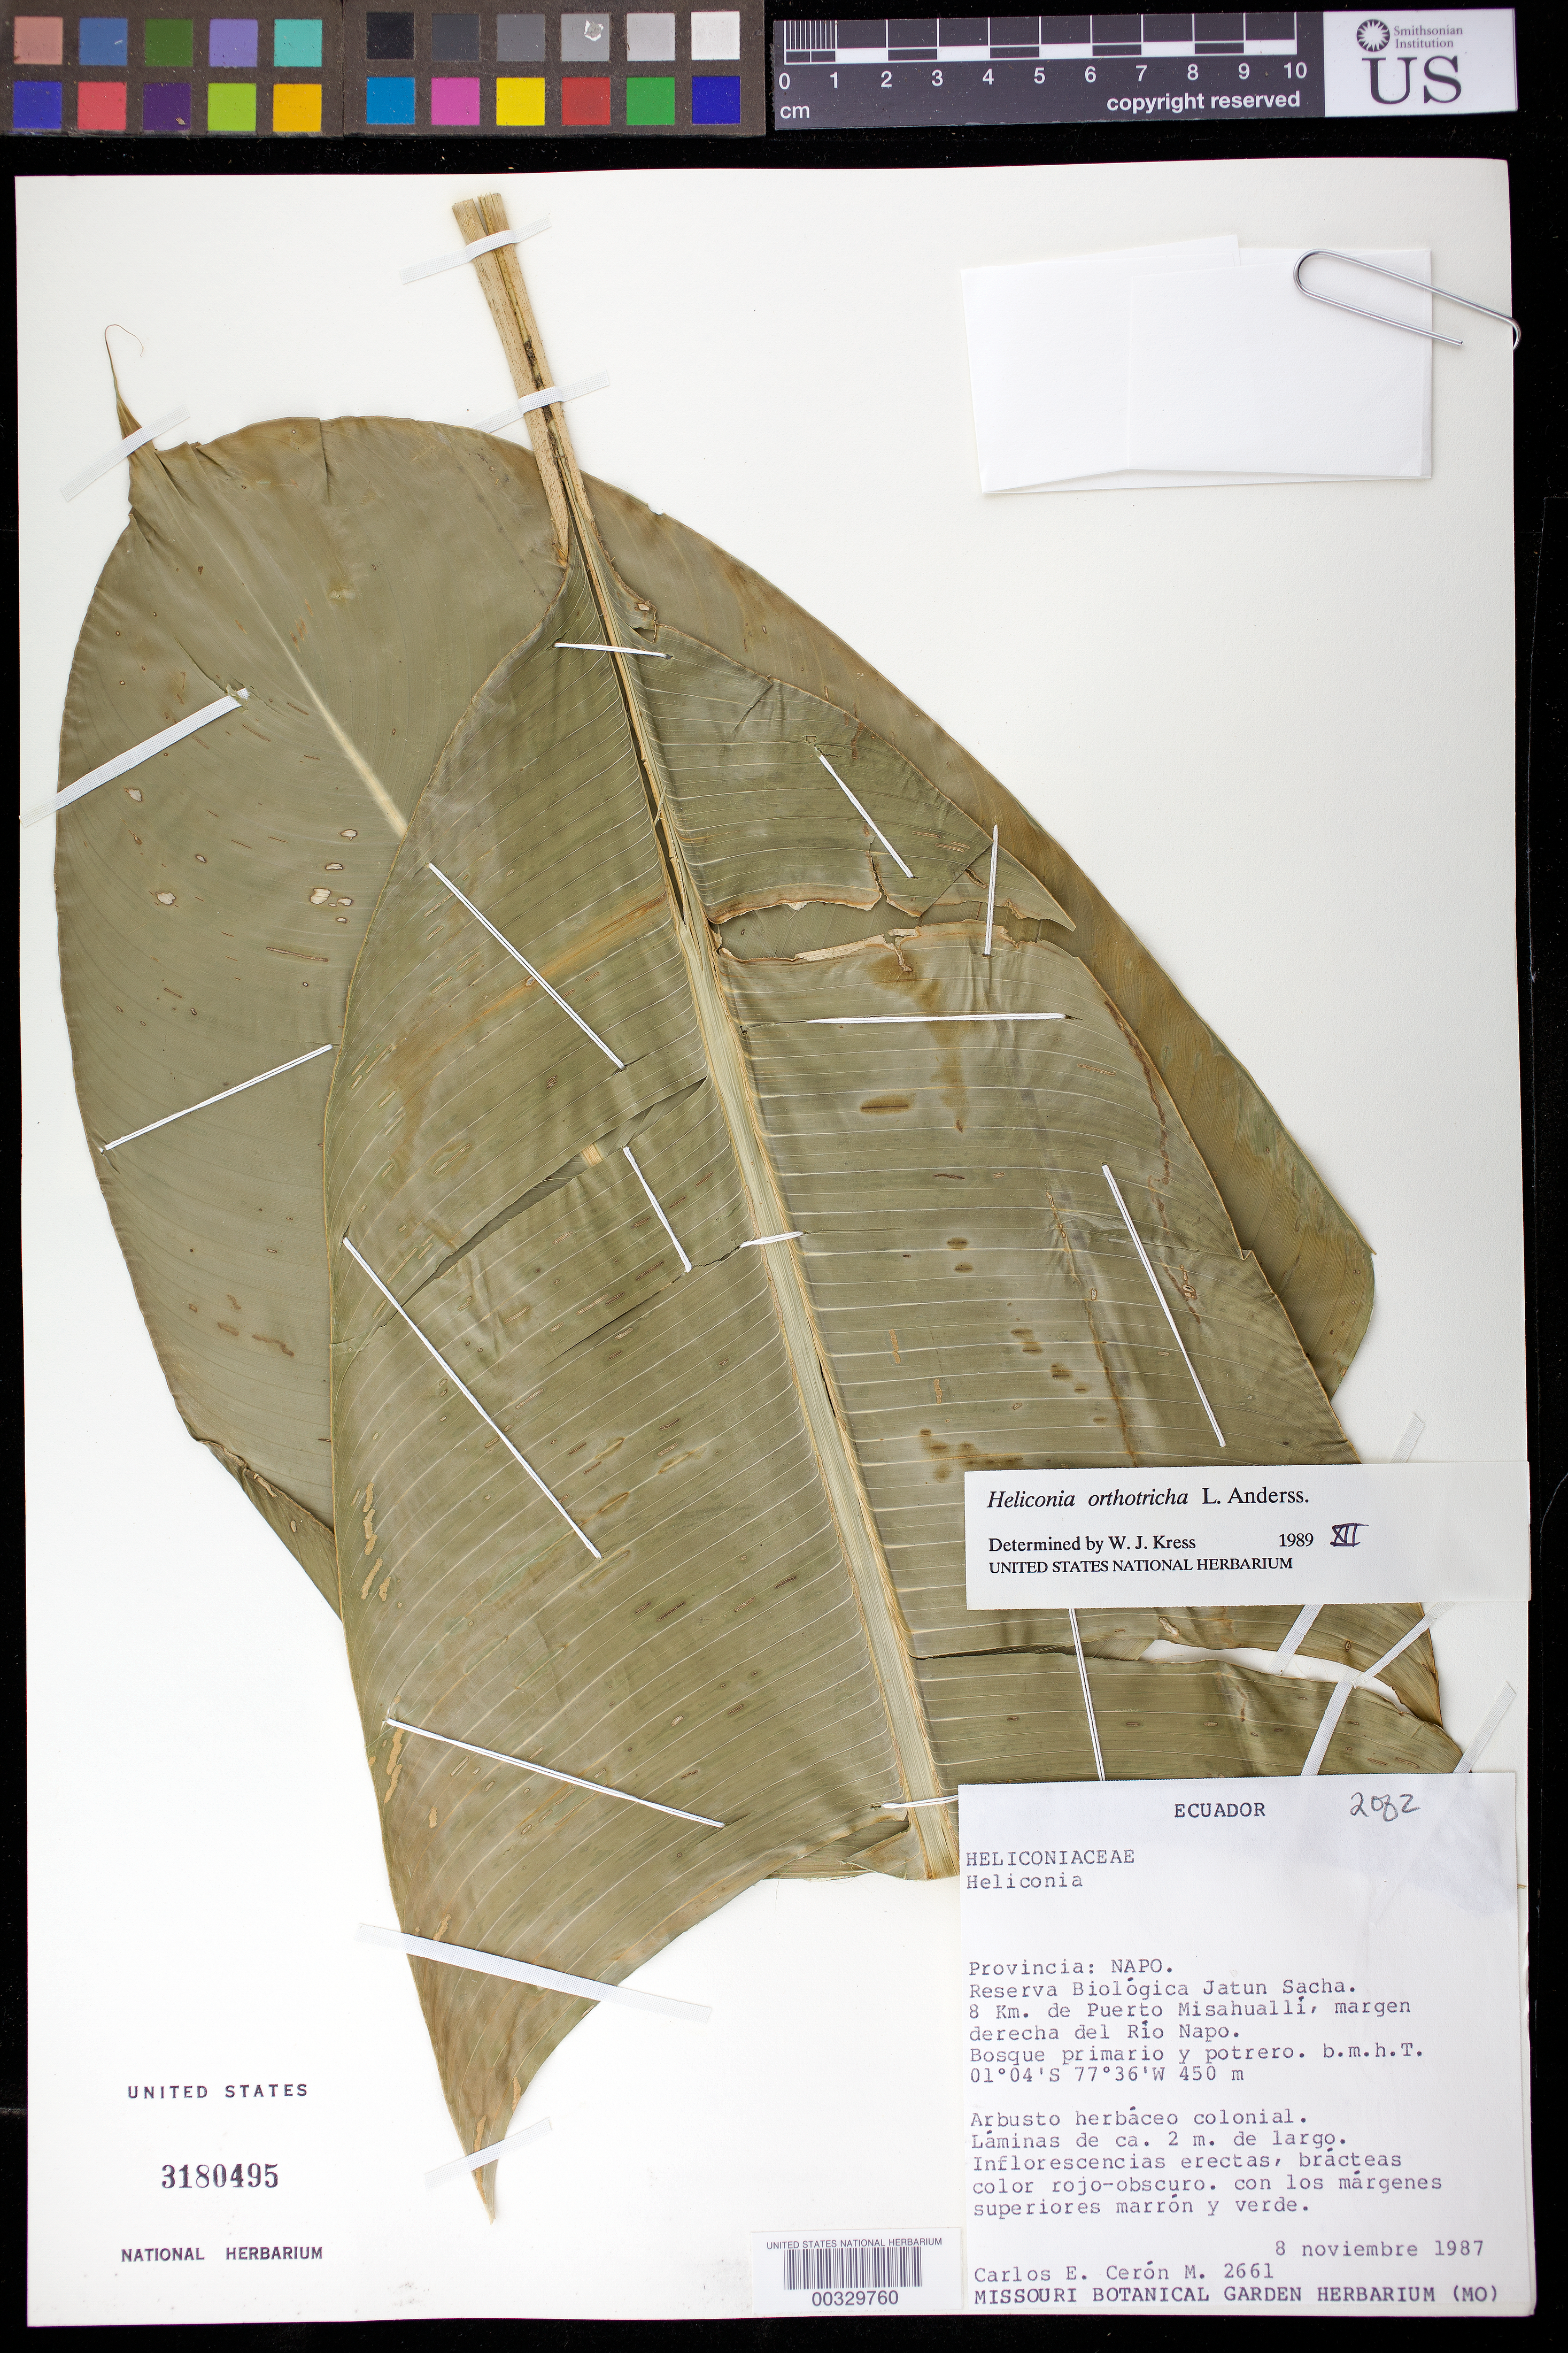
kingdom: Plantae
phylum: Tracheophyta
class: Liliopsida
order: Zingiberales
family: Heliconiaceae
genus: Heliconia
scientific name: Heliconia orthotricha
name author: L. Andersson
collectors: C. E. Cerón M.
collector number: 2661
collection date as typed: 08 Nov 1987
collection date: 1987-11-08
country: Ecuador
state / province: Napo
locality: Reserva biologica jatun sacha, 8 km from Puerto misahualli, right bank of Rio Napo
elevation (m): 450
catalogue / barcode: US 3180495